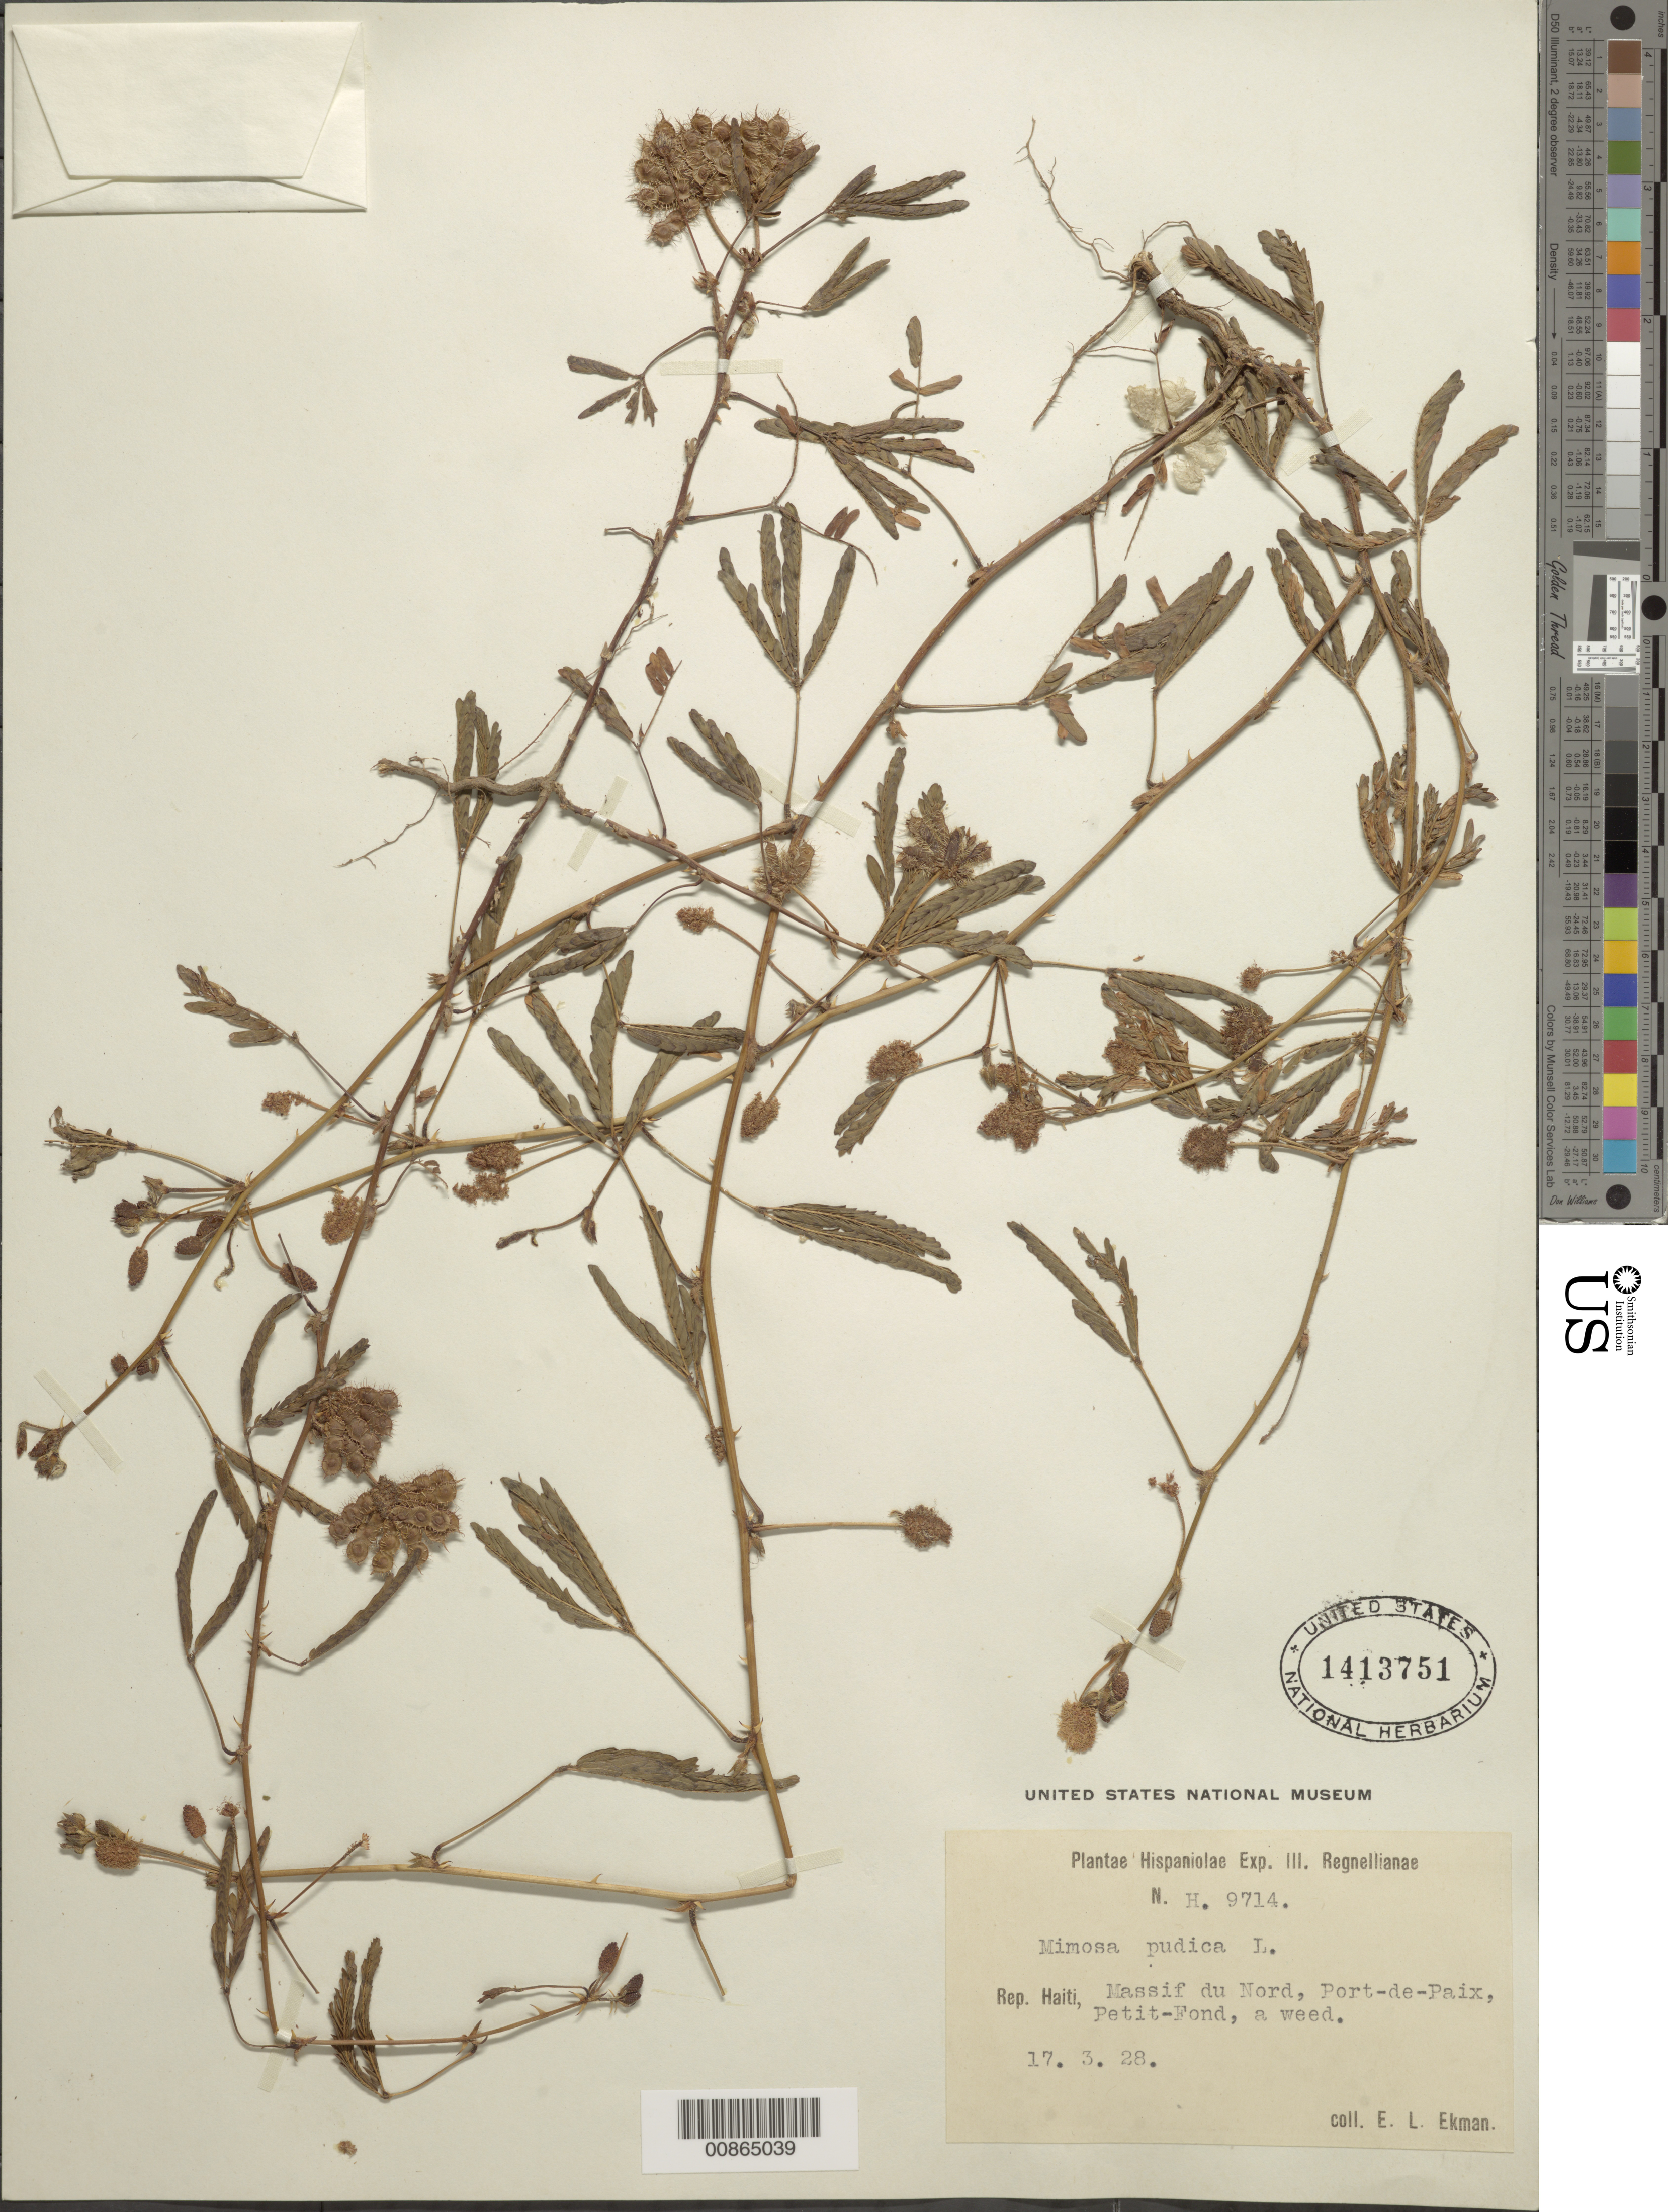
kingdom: Plantae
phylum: Tracheophyta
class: Magnoliopsida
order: Fabales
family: Fabaceae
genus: Mimosa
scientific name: Mimosa pudica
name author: L.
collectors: E. L. Ekman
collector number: H 9714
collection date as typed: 17 Mar 1928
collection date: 1928-03-17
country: Haiti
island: Hispaniola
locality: Massif du Nord, Port-de-Paix, Petit-Fond.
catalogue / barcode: US 1413751